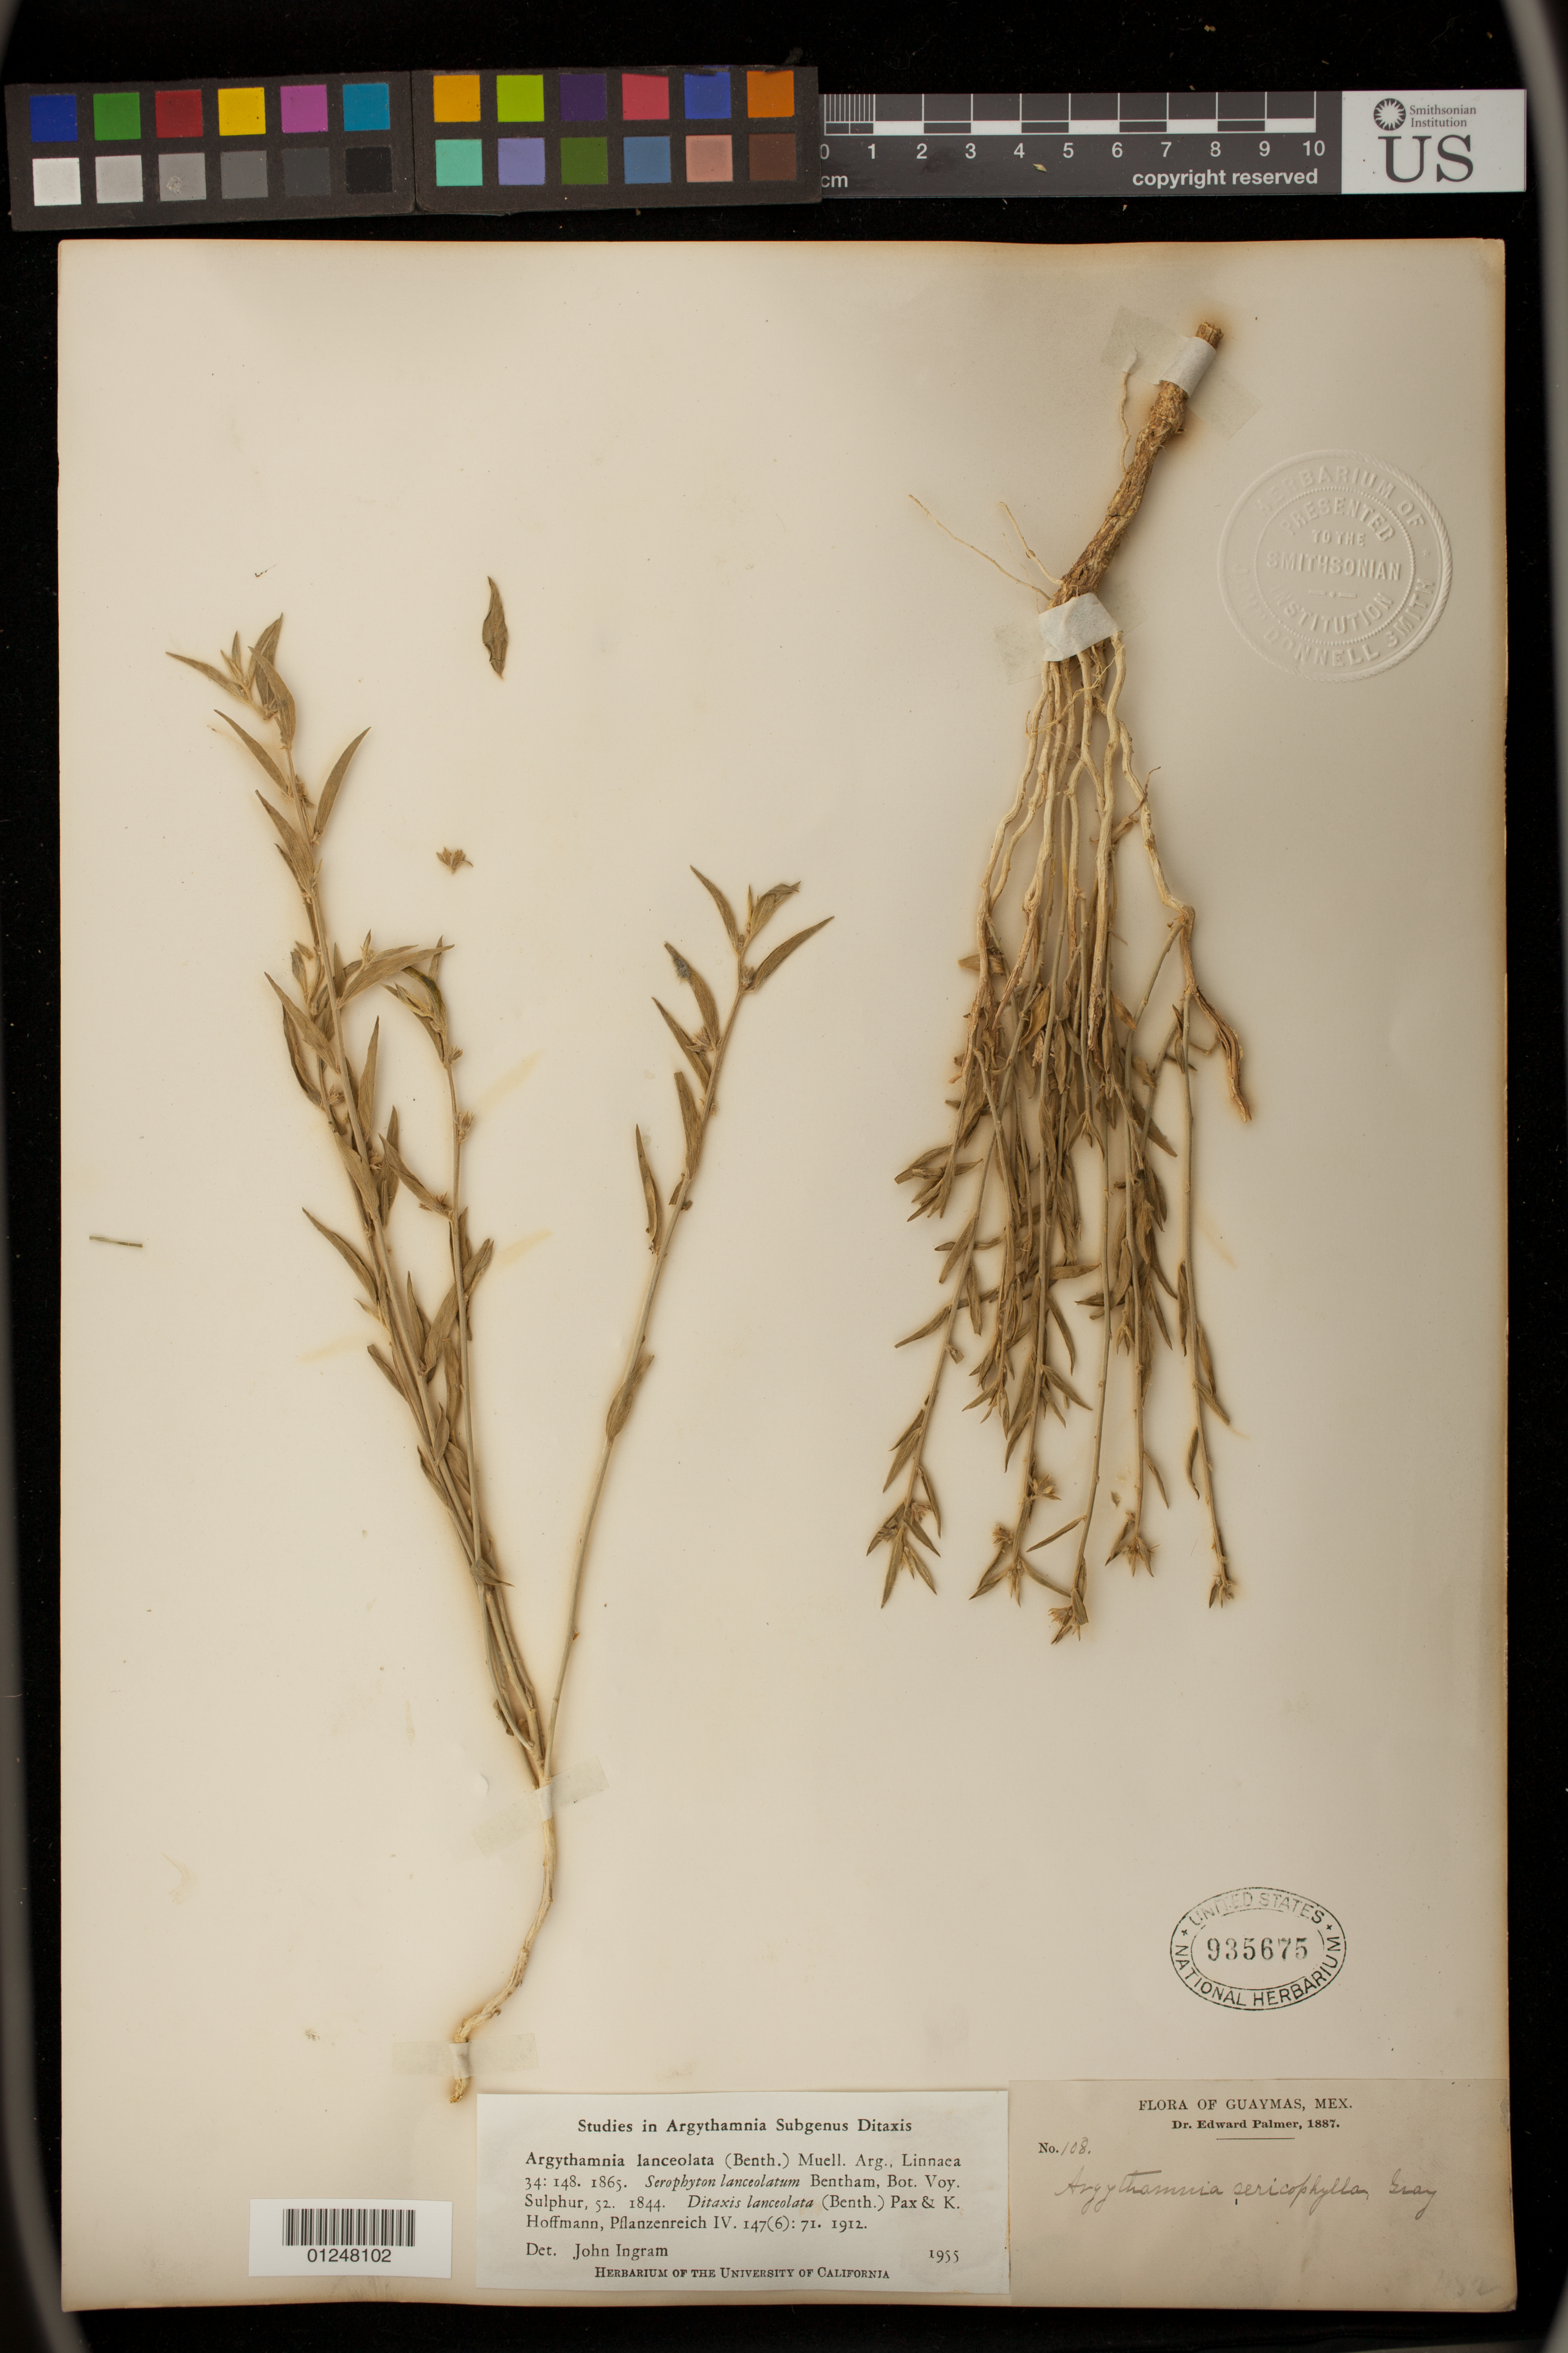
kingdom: Plantae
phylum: Tracheophyta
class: Magnoliopsida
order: Malpighiales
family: Euphorbiaceae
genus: Argythamnia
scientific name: Argythamnia lanceolata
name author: (Benth.) Müll. Arg.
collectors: E. Palmer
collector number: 108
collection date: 1887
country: Mexico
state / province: Sonora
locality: Guaymas.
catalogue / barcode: US 935675